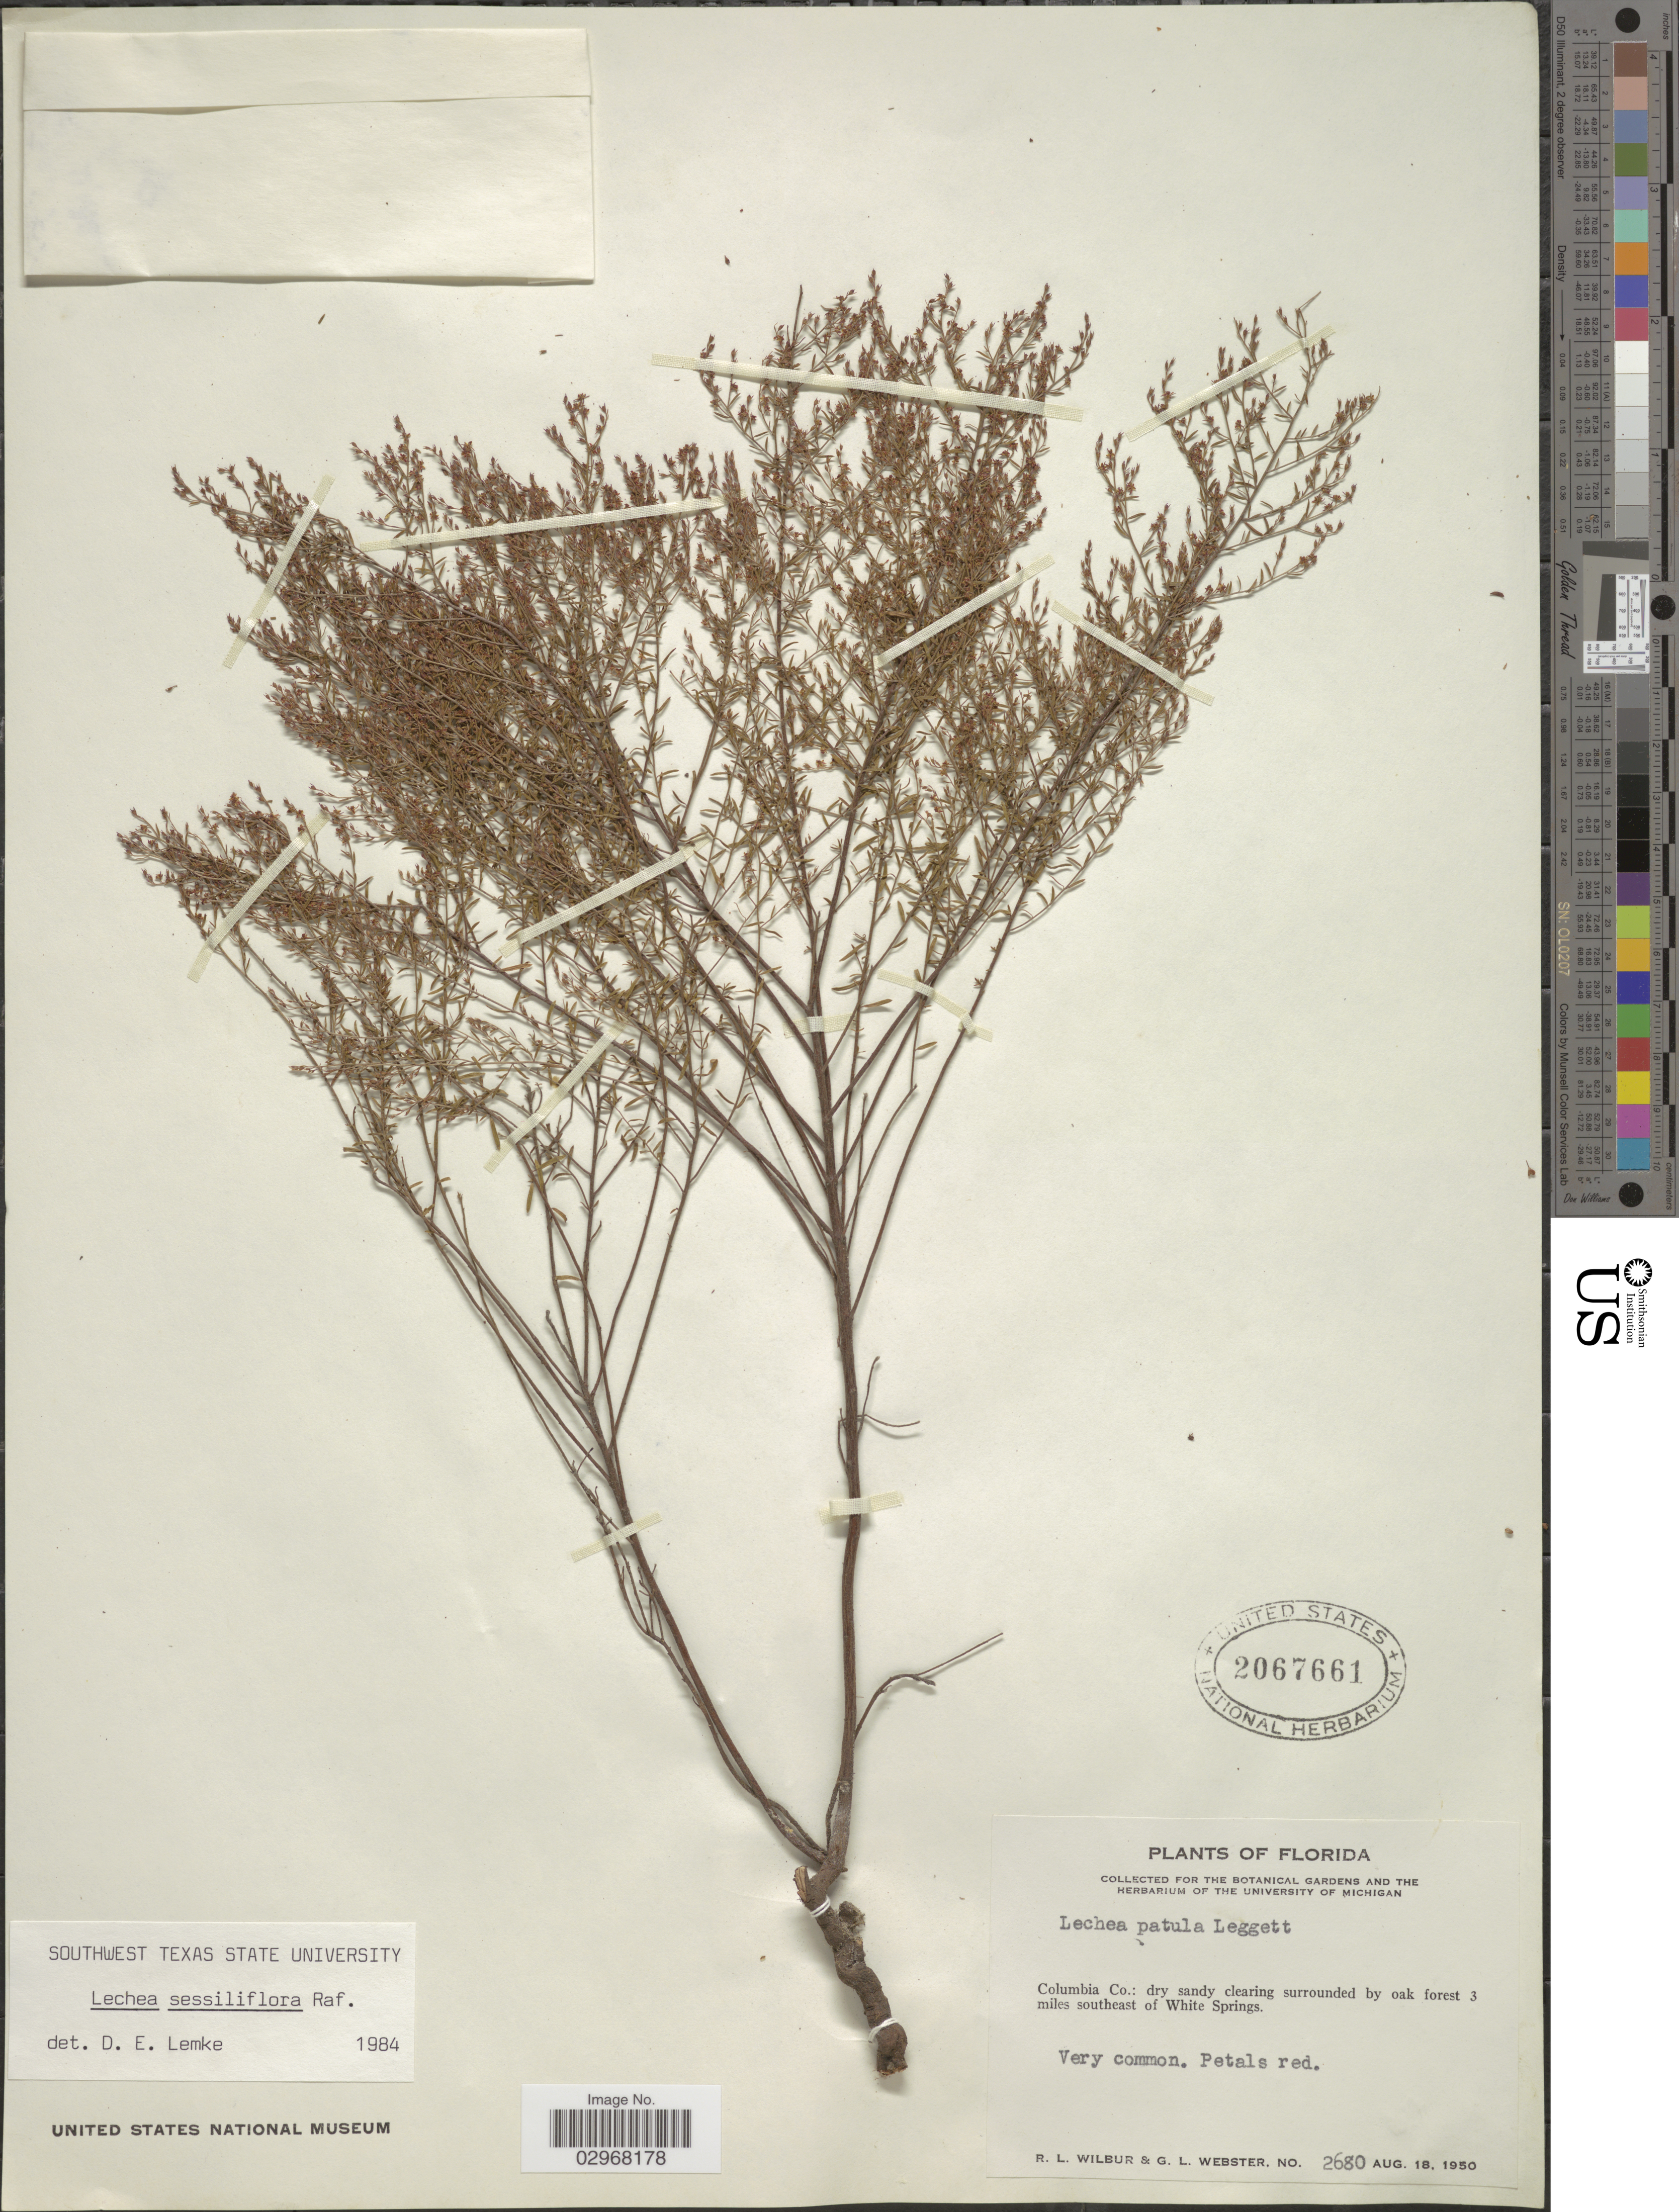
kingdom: Plantae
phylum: Tracheophyta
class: Magnoliopsida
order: Malvales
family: Cistaceae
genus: Lechea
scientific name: Lechea sessiliflora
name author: Raf.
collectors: R. L. Wilbur & G. L. Webster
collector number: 2680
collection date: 1950-08-18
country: United States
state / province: Florida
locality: Columbia Co.: 3 miles southeast of White Springs.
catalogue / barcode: US 2067661